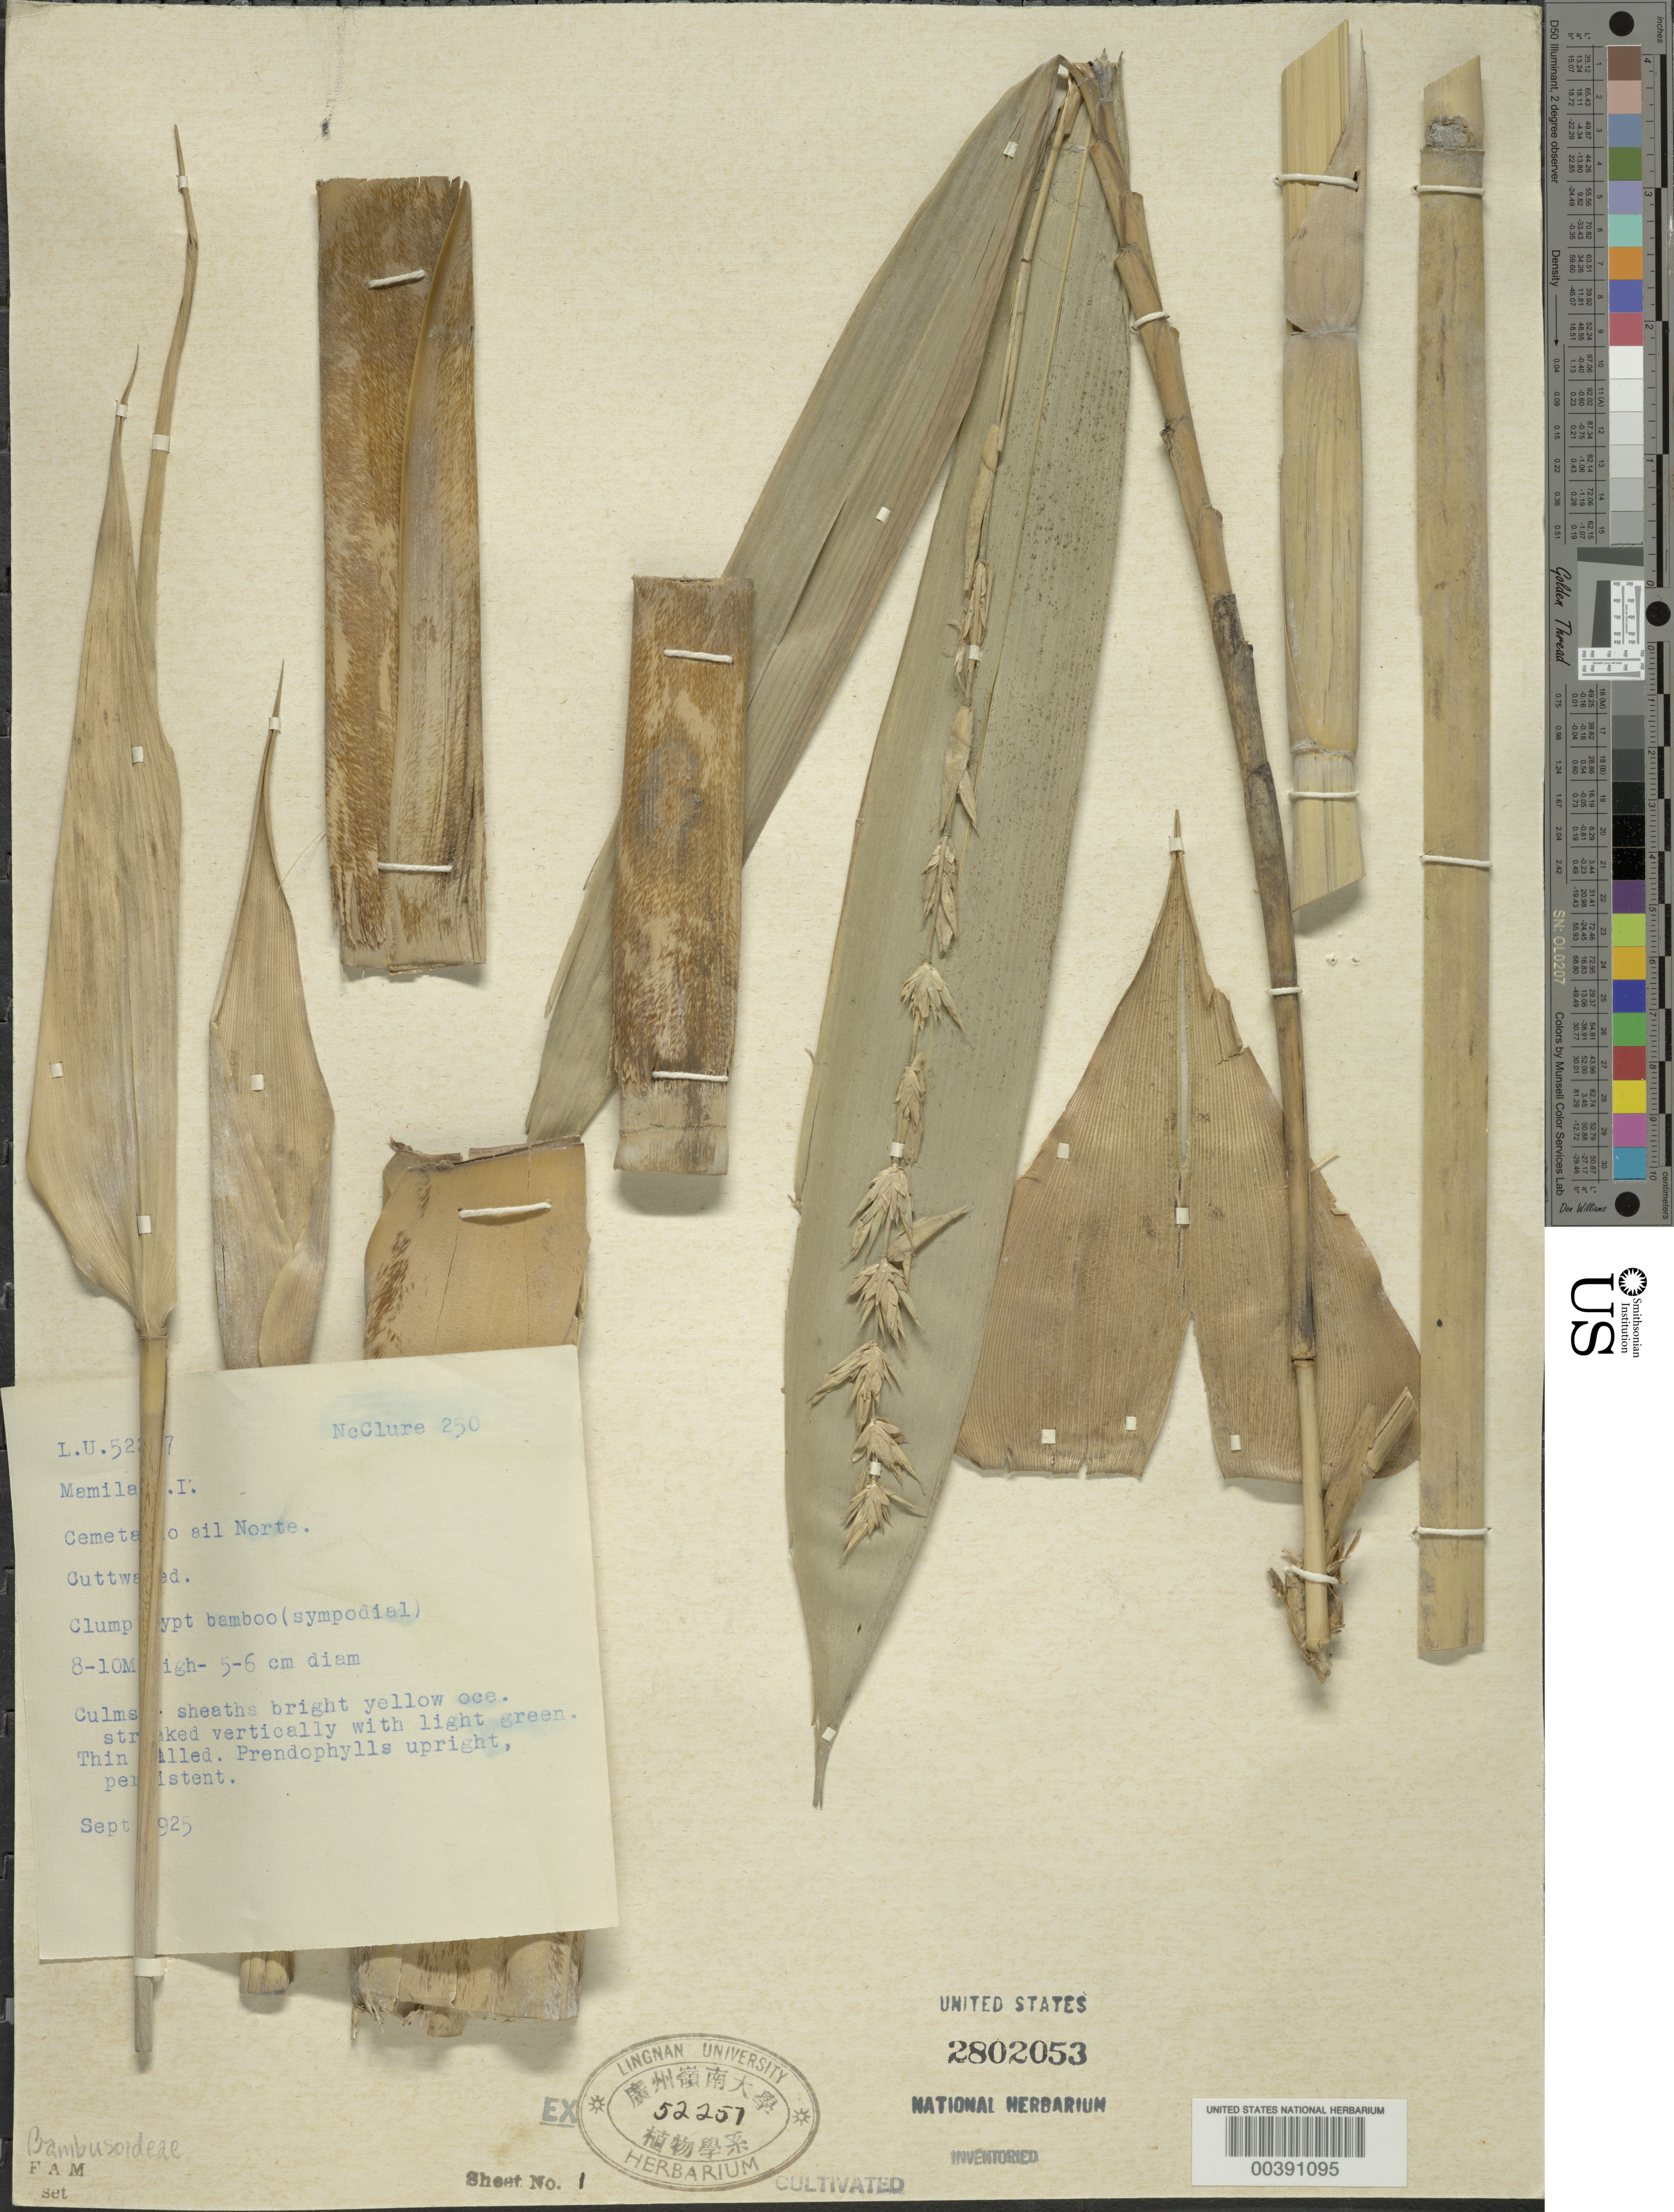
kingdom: Plantae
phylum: Tracheophyta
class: Liliopsida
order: Poales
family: Poaceae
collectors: F. A. McClure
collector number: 250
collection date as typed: Sep 1925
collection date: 1925-09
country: Philippines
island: Luzon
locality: Manila, cemetario ail norte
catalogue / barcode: US 2802053